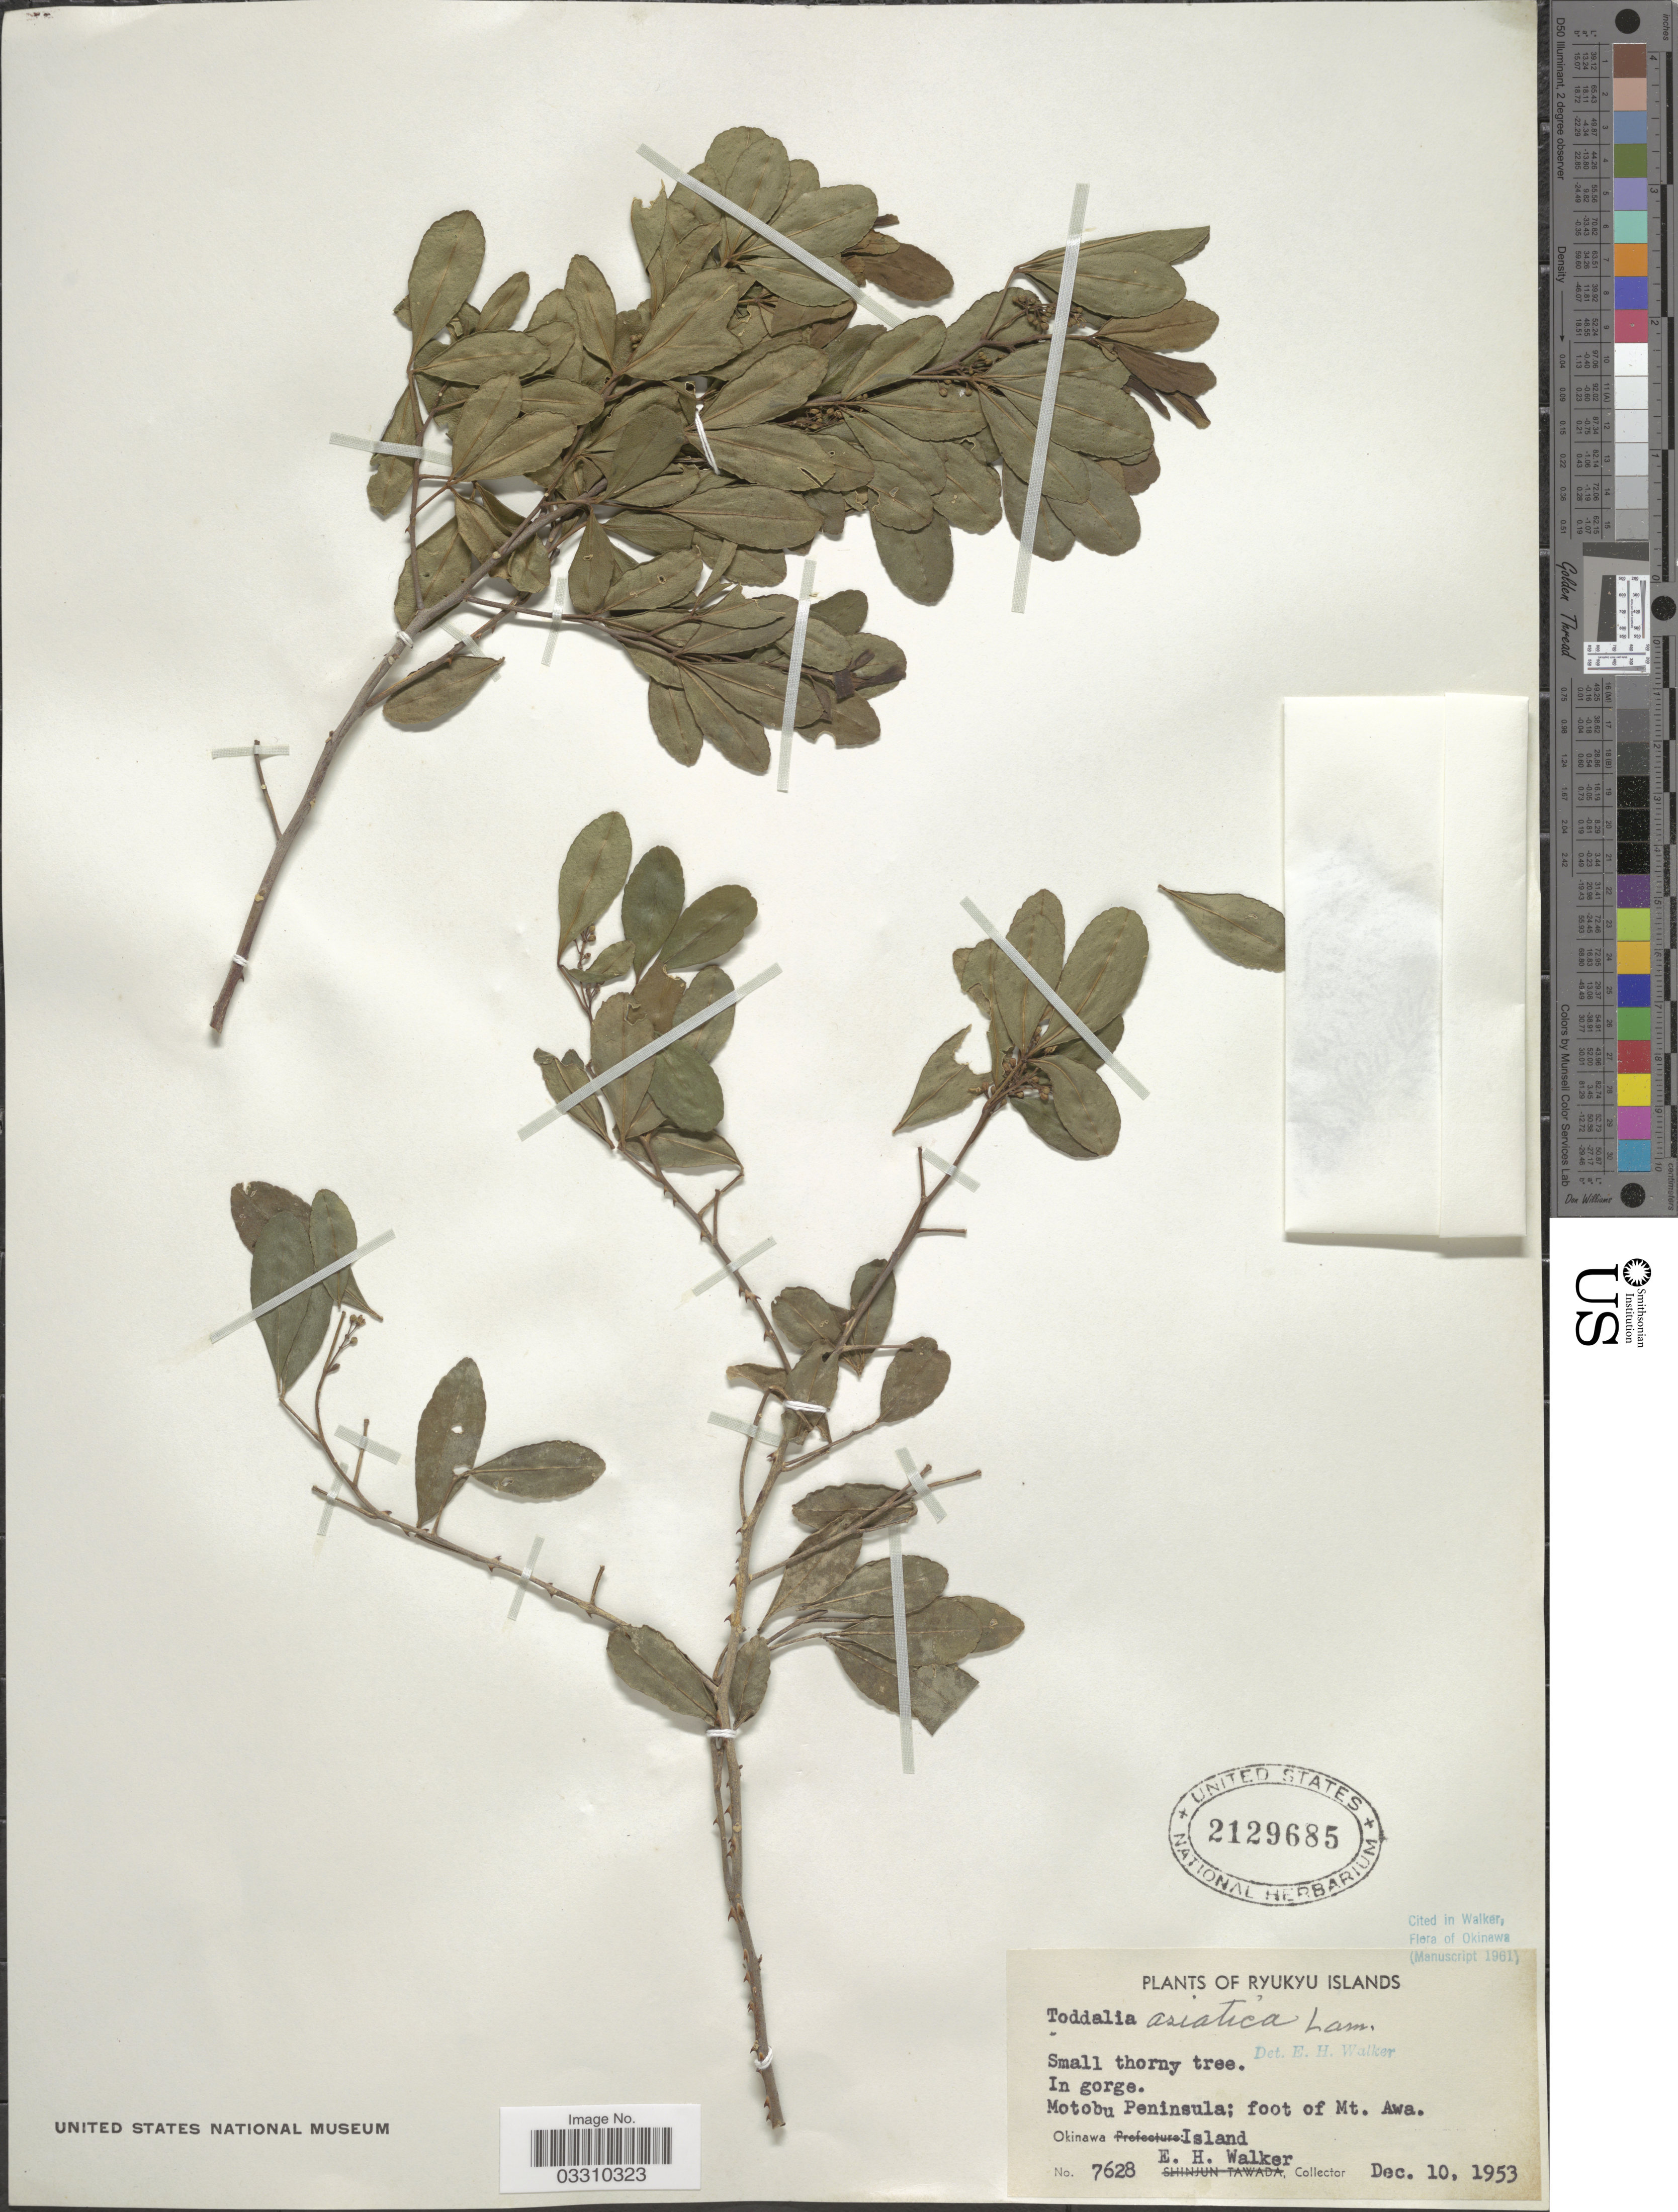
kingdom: Plantae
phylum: Tracheophyta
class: Magnoliopsida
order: Sapindales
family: Rutaceae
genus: Zanthoxylum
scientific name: Zanthoxylum asiaticum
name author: (L.) Appelhans et al.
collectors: E. H. Walker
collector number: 7628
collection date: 1953-12-10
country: Japan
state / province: Okinawa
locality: Ryukyu Islands. Motobu Peninsula; foot of Mt. Awa. Okinawa Island.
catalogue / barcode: US 2129685